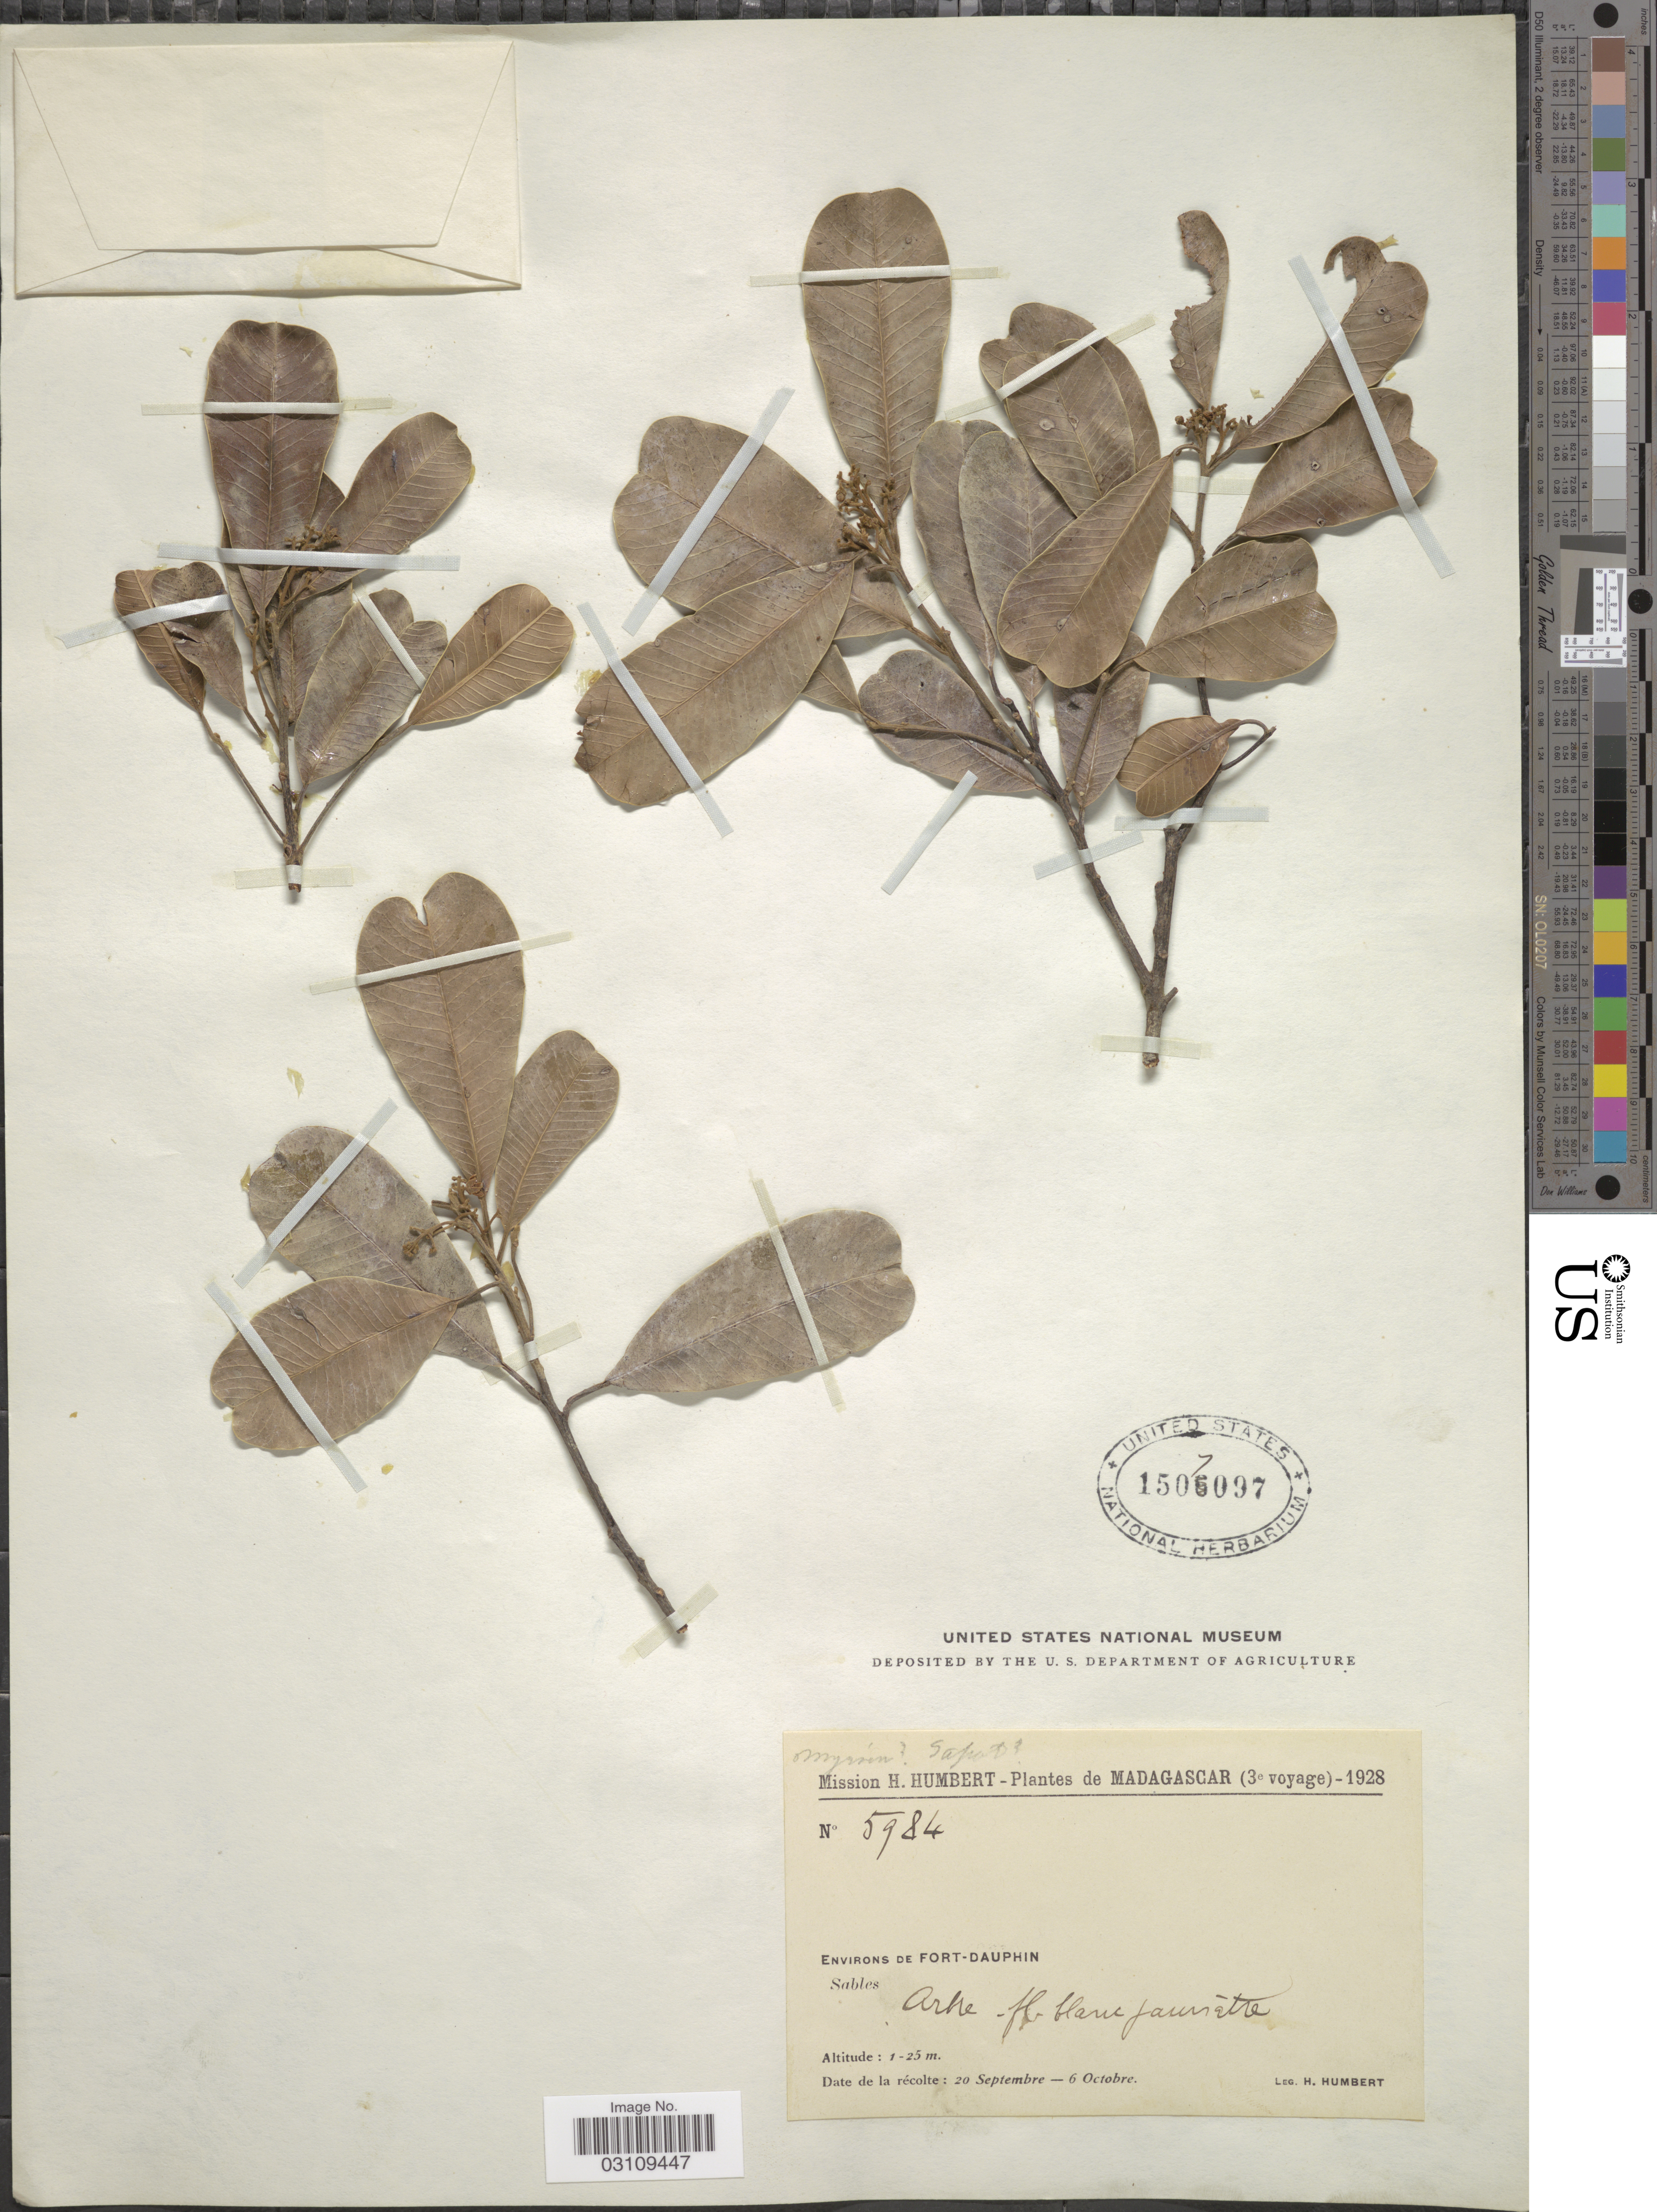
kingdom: Plantae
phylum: Tracheophyta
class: Magnoliopsida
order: Ericales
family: Primulaceae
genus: Maesa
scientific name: Maesa sp.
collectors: H. Humbert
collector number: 5984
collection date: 1928-09-20/1928-10-06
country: Madagascar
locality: Environs de Fort-Dauphin, Sables.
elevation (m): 1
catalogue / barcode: US 1507097